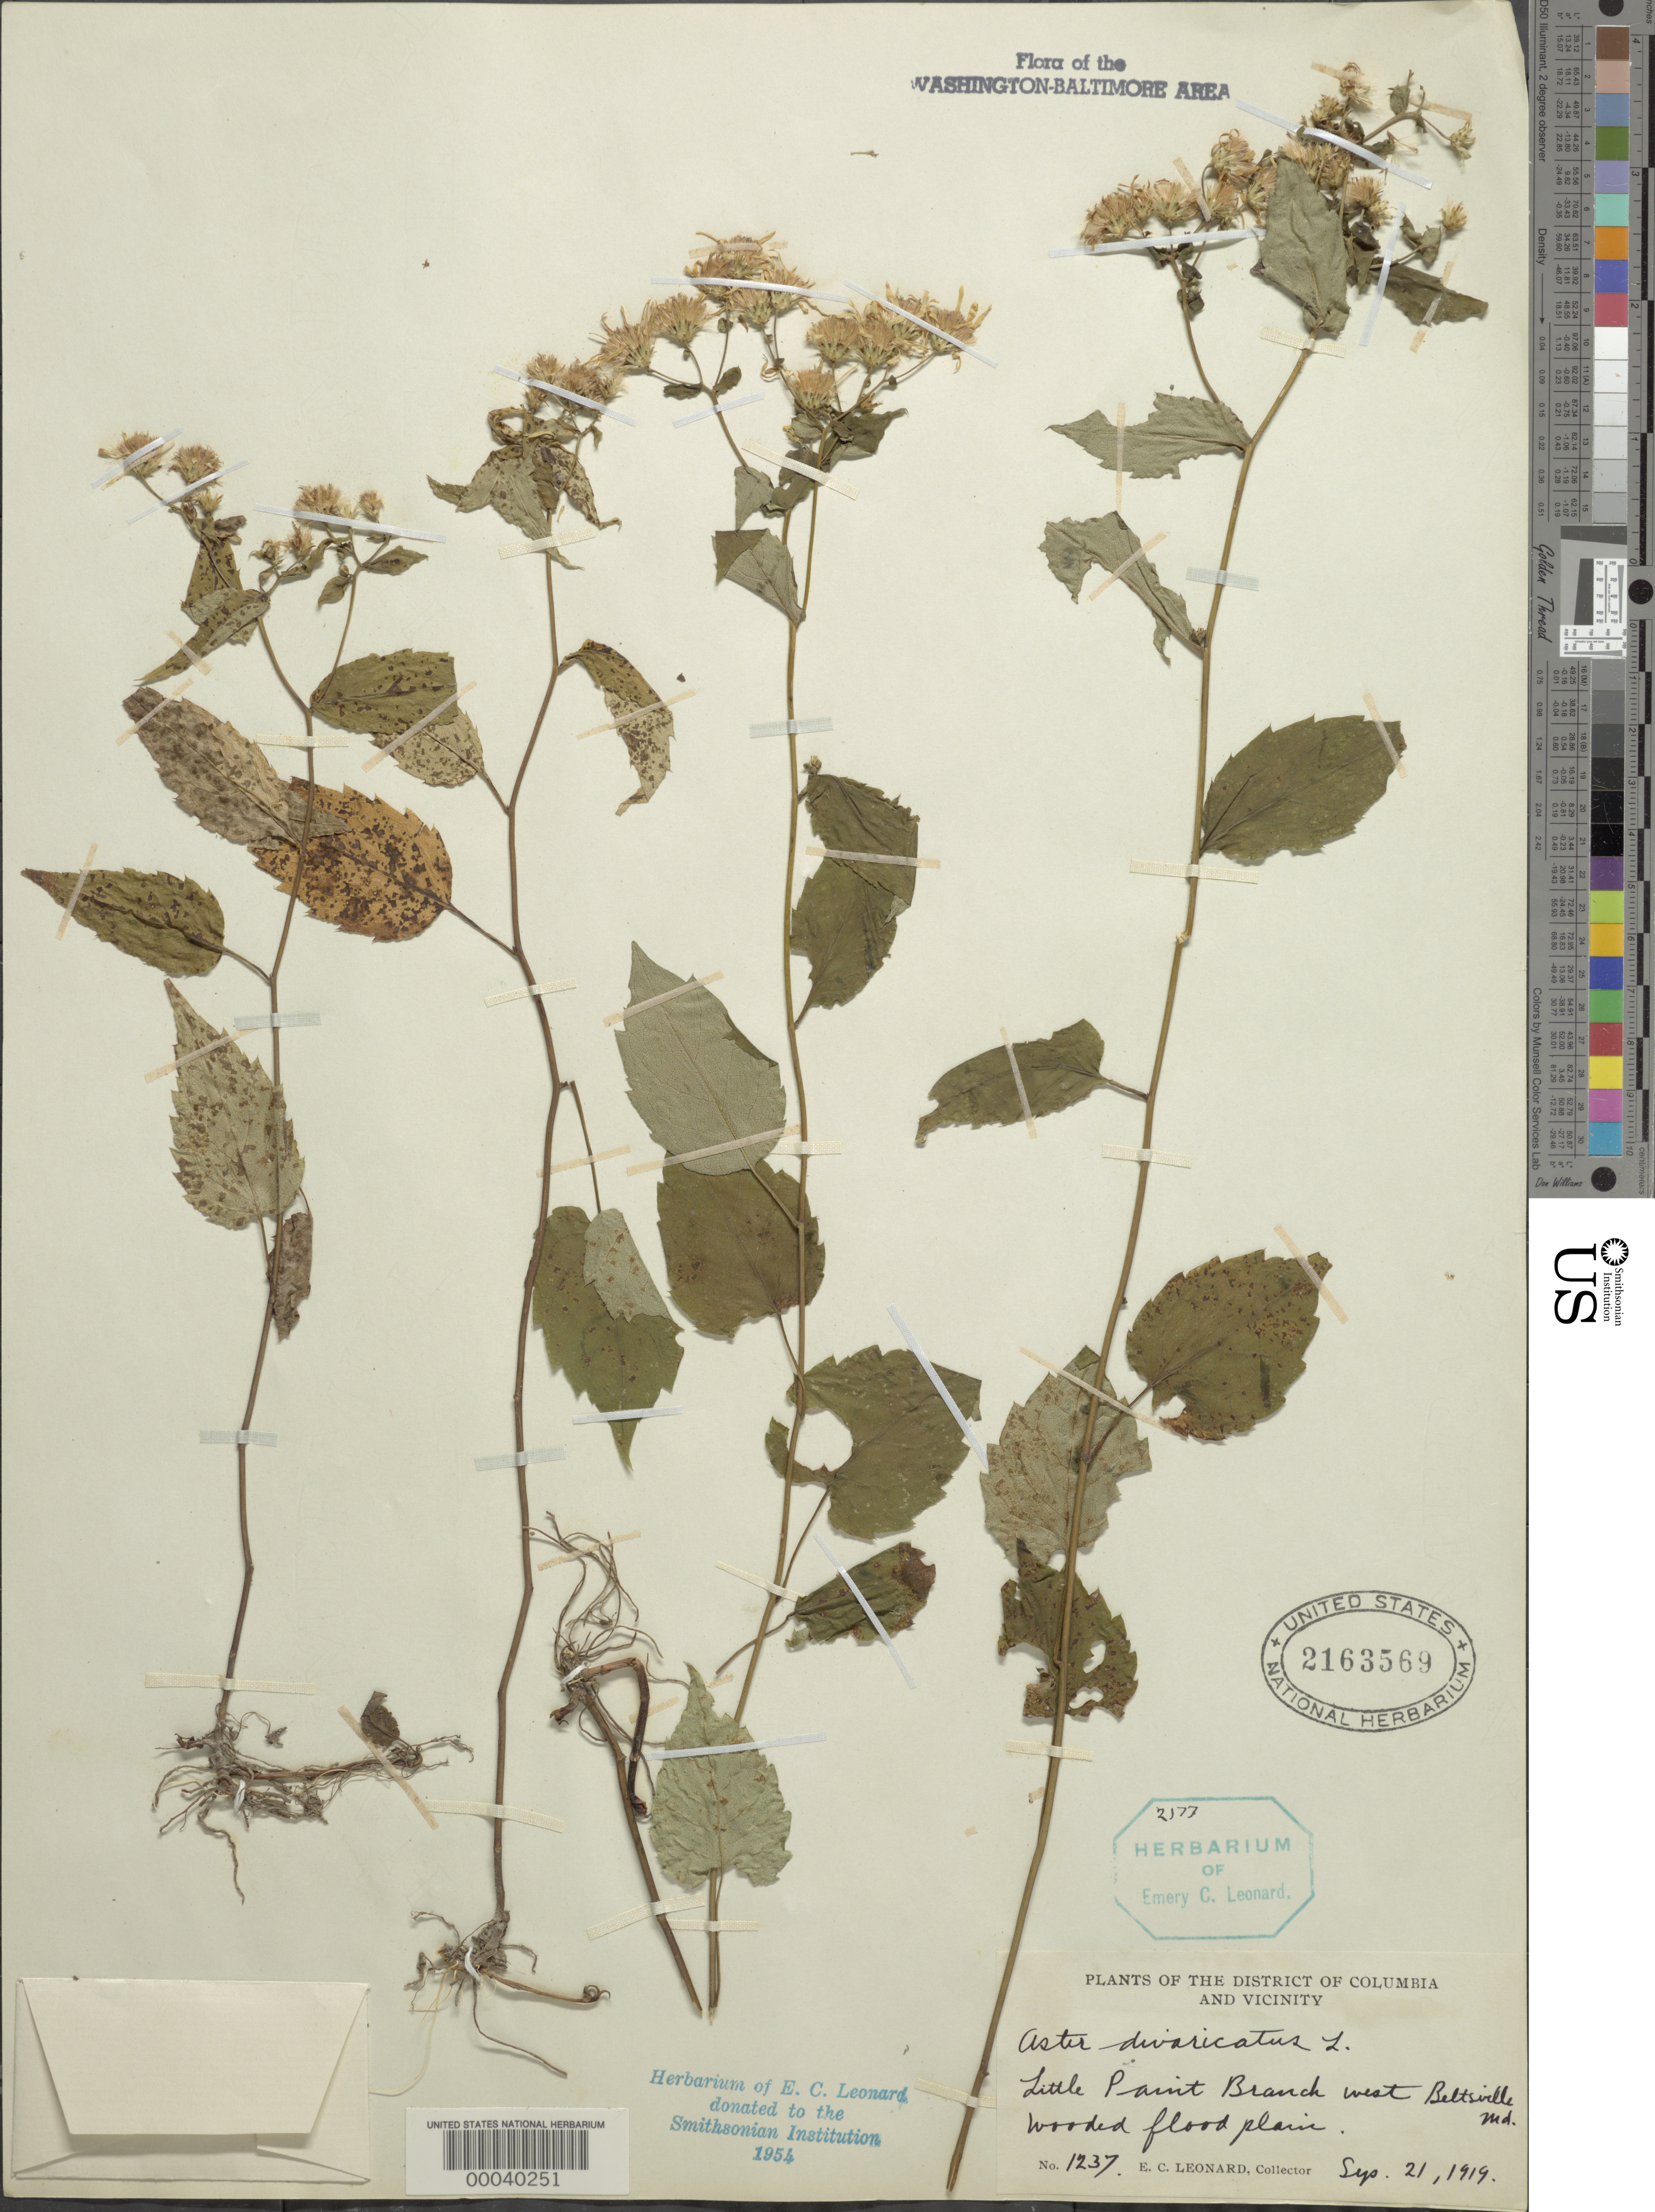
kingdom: Plantae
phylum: Tracheophyta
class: Magnoliopsida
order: Asterales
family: Asteraceae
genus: Eurybia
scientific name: Eurybia divaricata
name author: (L.) G.L. Nesom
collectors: E. C. Leonard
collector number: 1237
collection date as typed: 21 Sep 1919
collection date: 1919-09-21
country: United States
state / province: Maryland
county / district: Prince George's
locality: Little Paint Branch west Beltsville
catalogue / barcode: US 2163569